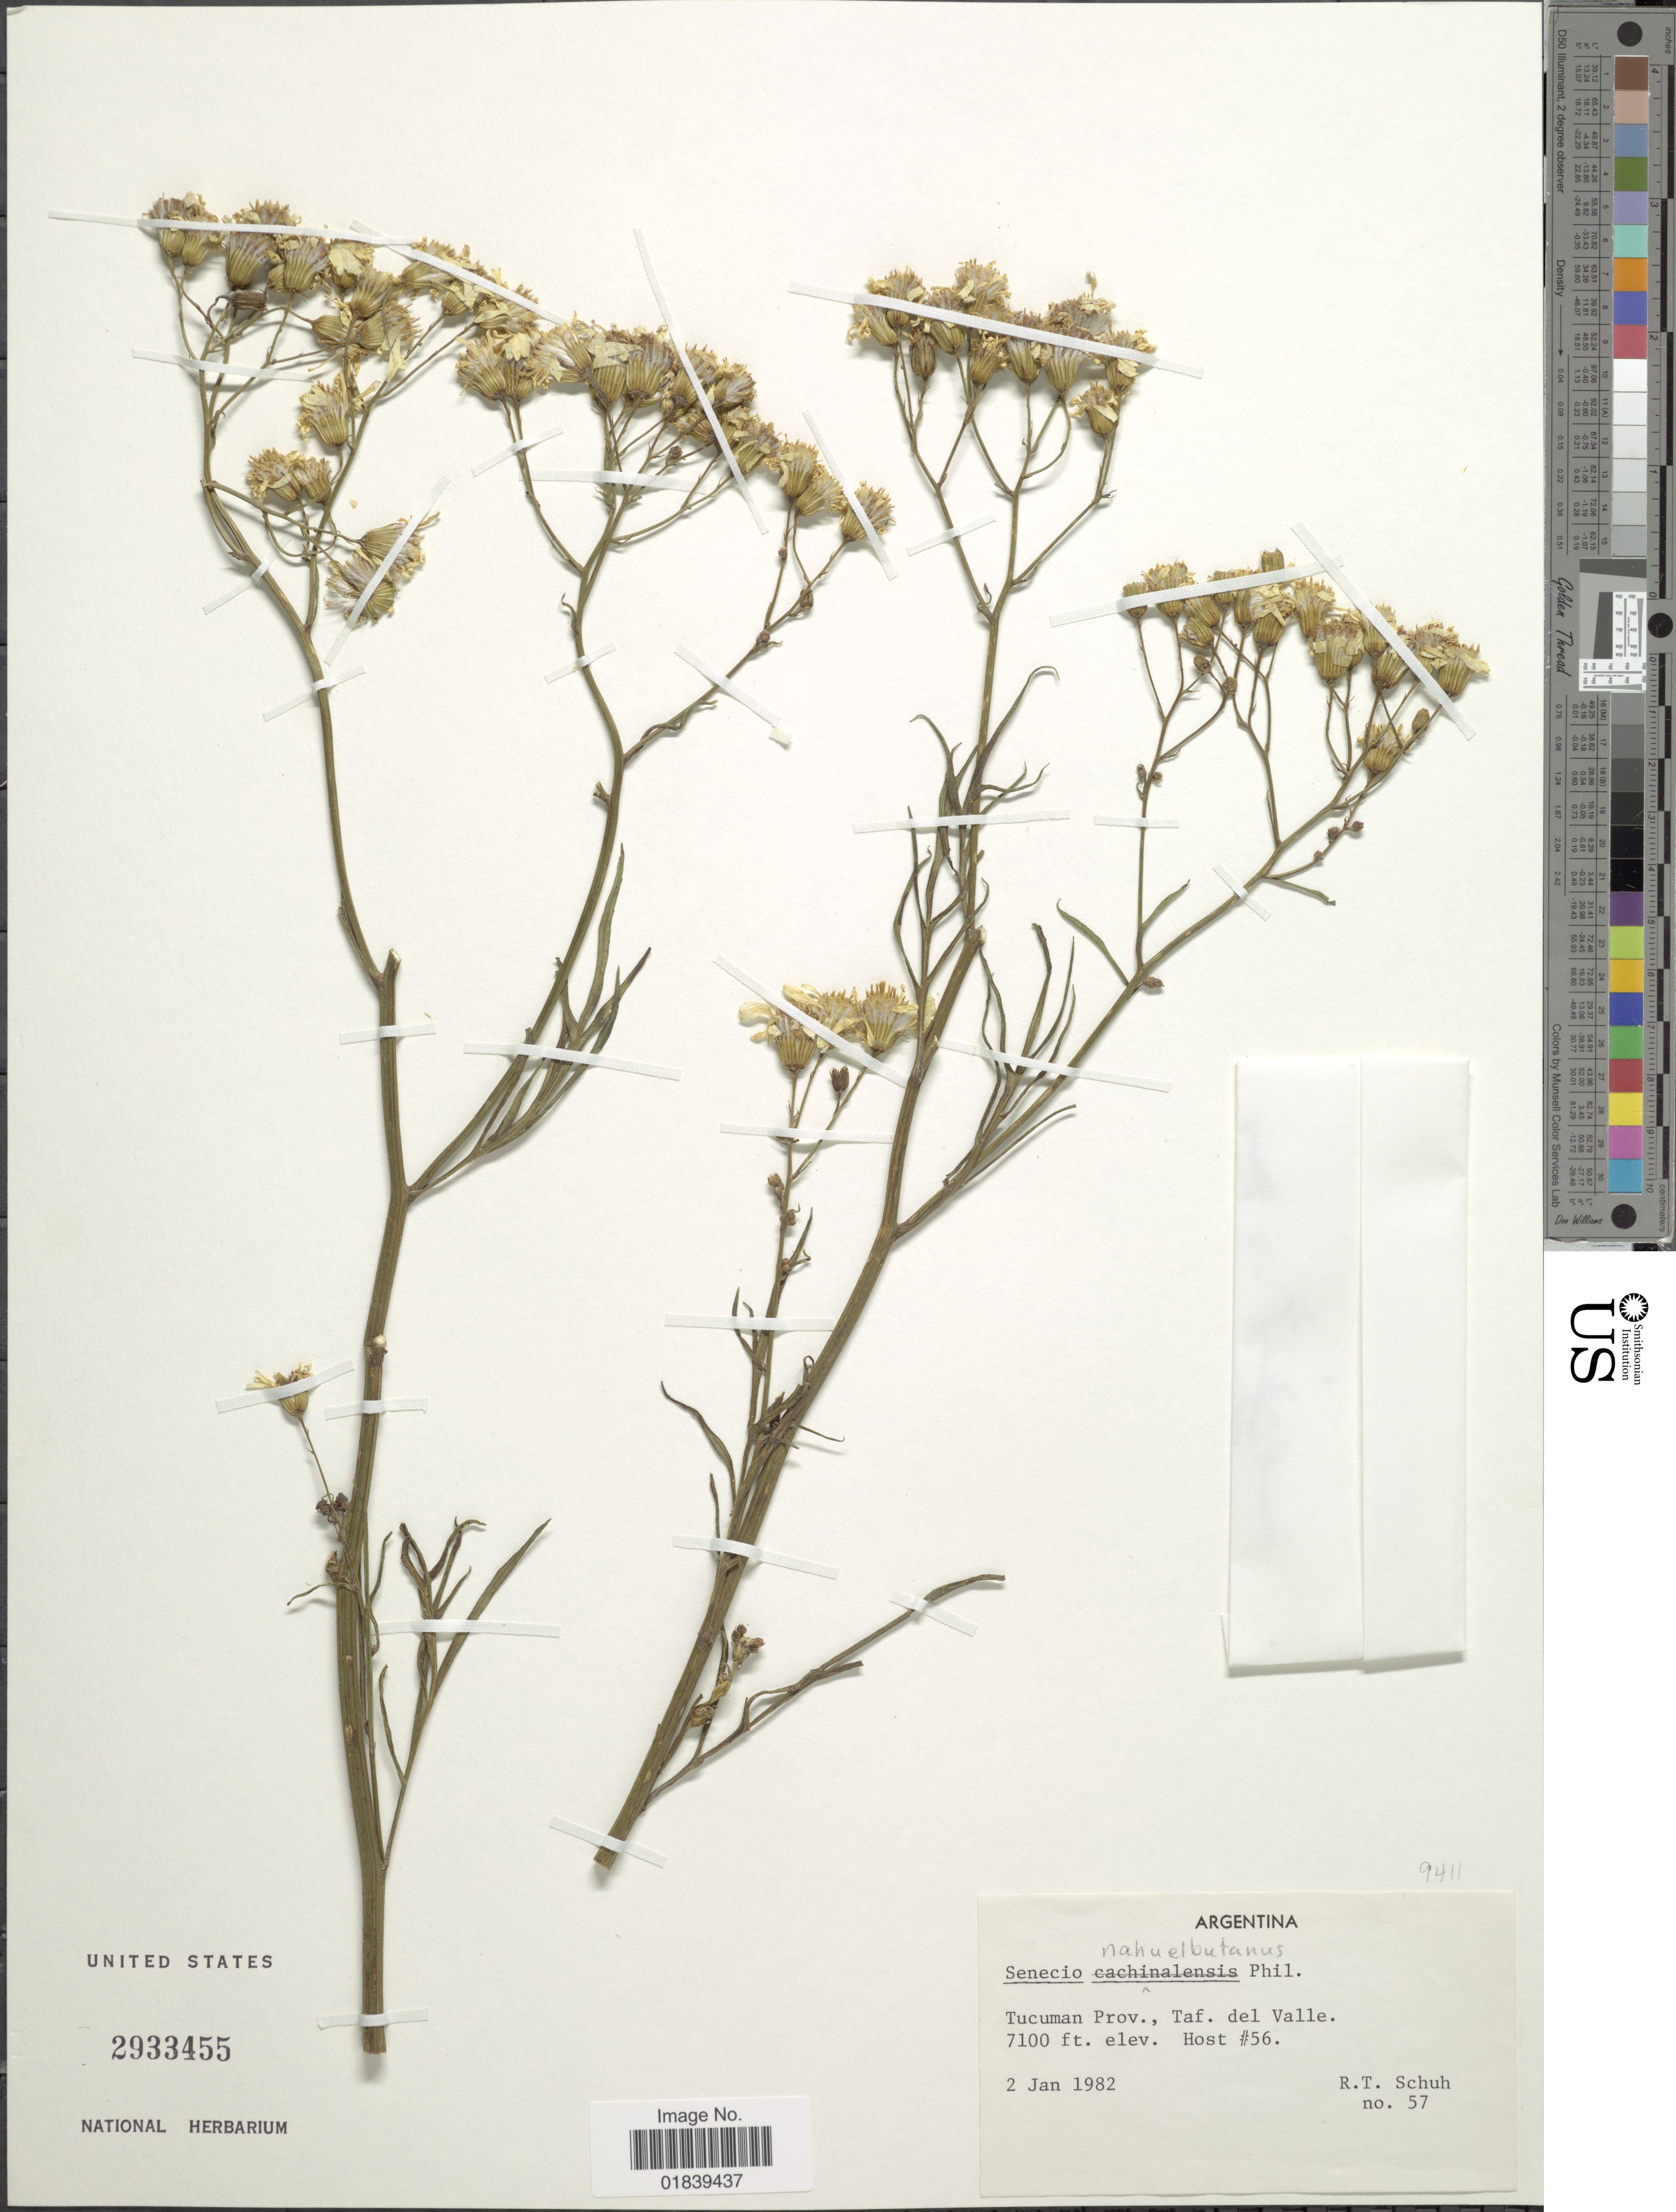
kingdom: Plantae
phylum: Tracheophyta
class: Magnoliopsida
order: Asterales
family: Asteraceae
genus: Senecio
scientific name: Senecio angustissimus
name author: Phil.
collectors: R. Schuh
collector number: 57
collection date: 1982-01-02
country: Argentina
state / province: Tucuman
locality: Taf. del Valle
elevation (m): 2164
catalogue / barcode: US 2933455